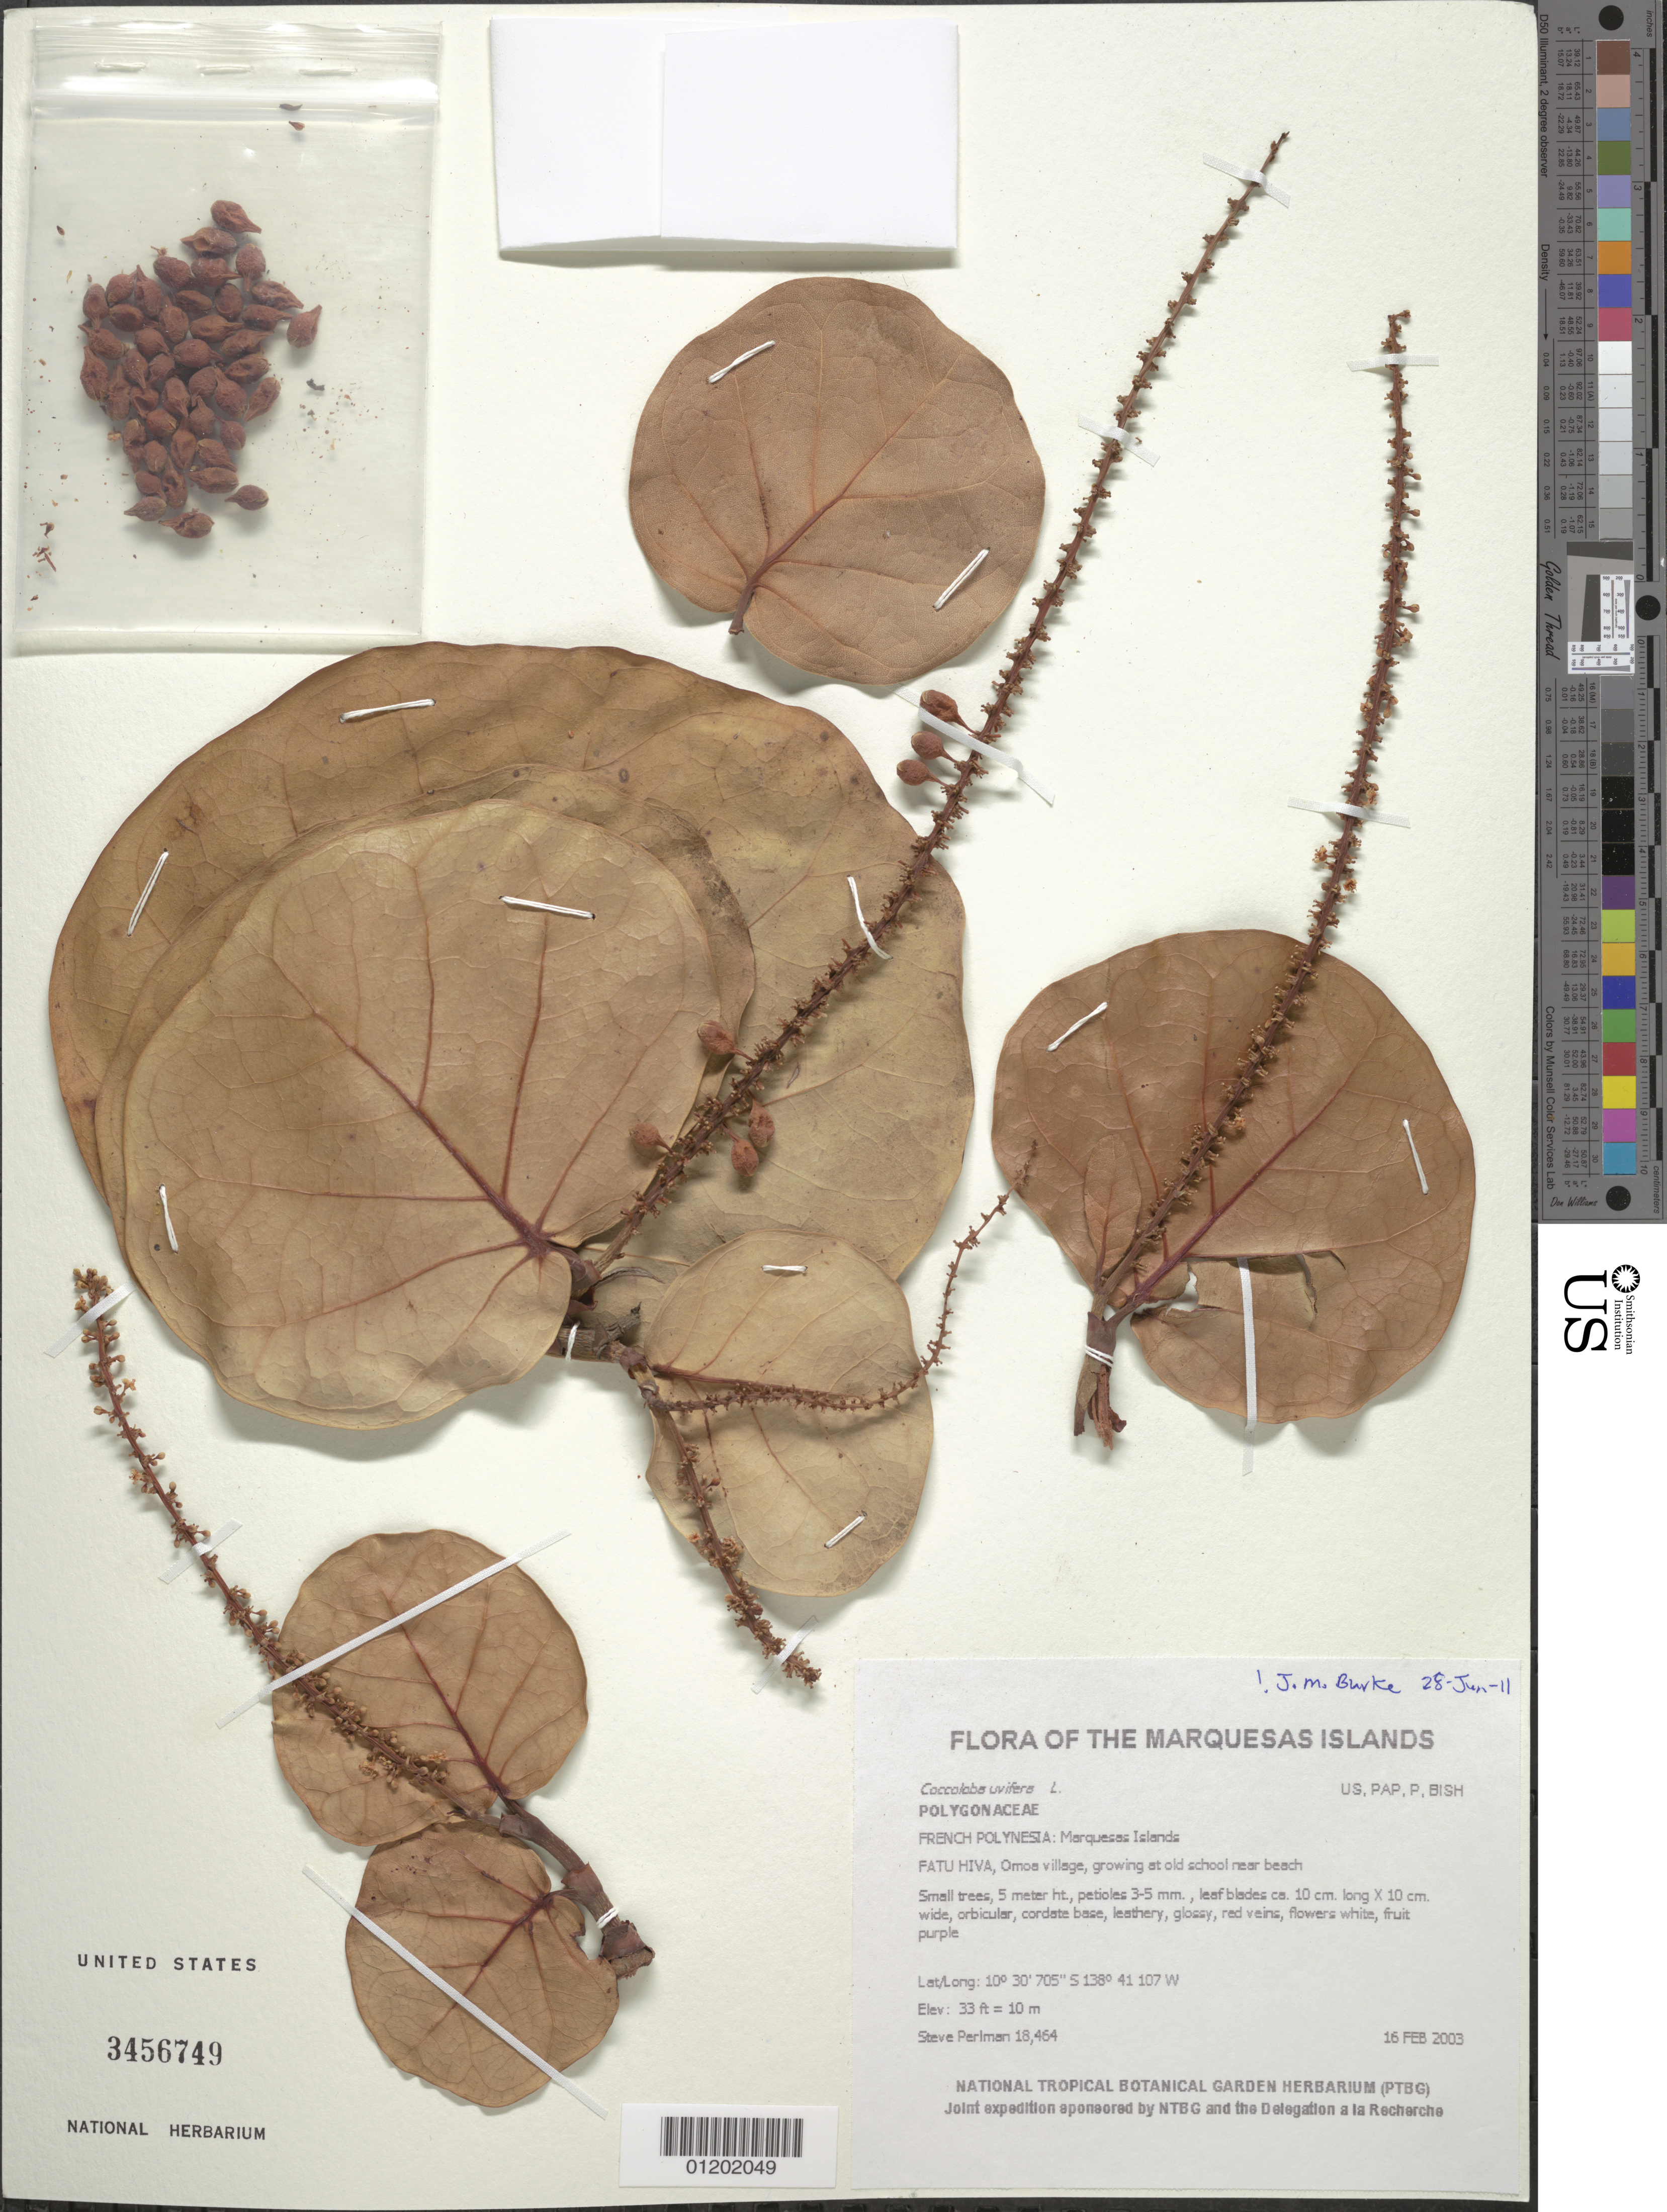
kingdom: Plantae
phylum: Tracheophyta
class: Magnoliopsida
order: Caryophyllales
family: Polygonaceae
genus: Coccoloba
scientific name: Coccoloba uvifera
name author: L.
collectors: S. P. Perlman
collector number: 18464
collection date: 2003-02-16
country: French Polynesia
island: Fatu Hiva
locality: Omoa village, growing at old school near beach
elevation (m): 10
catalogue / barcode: US 3456749